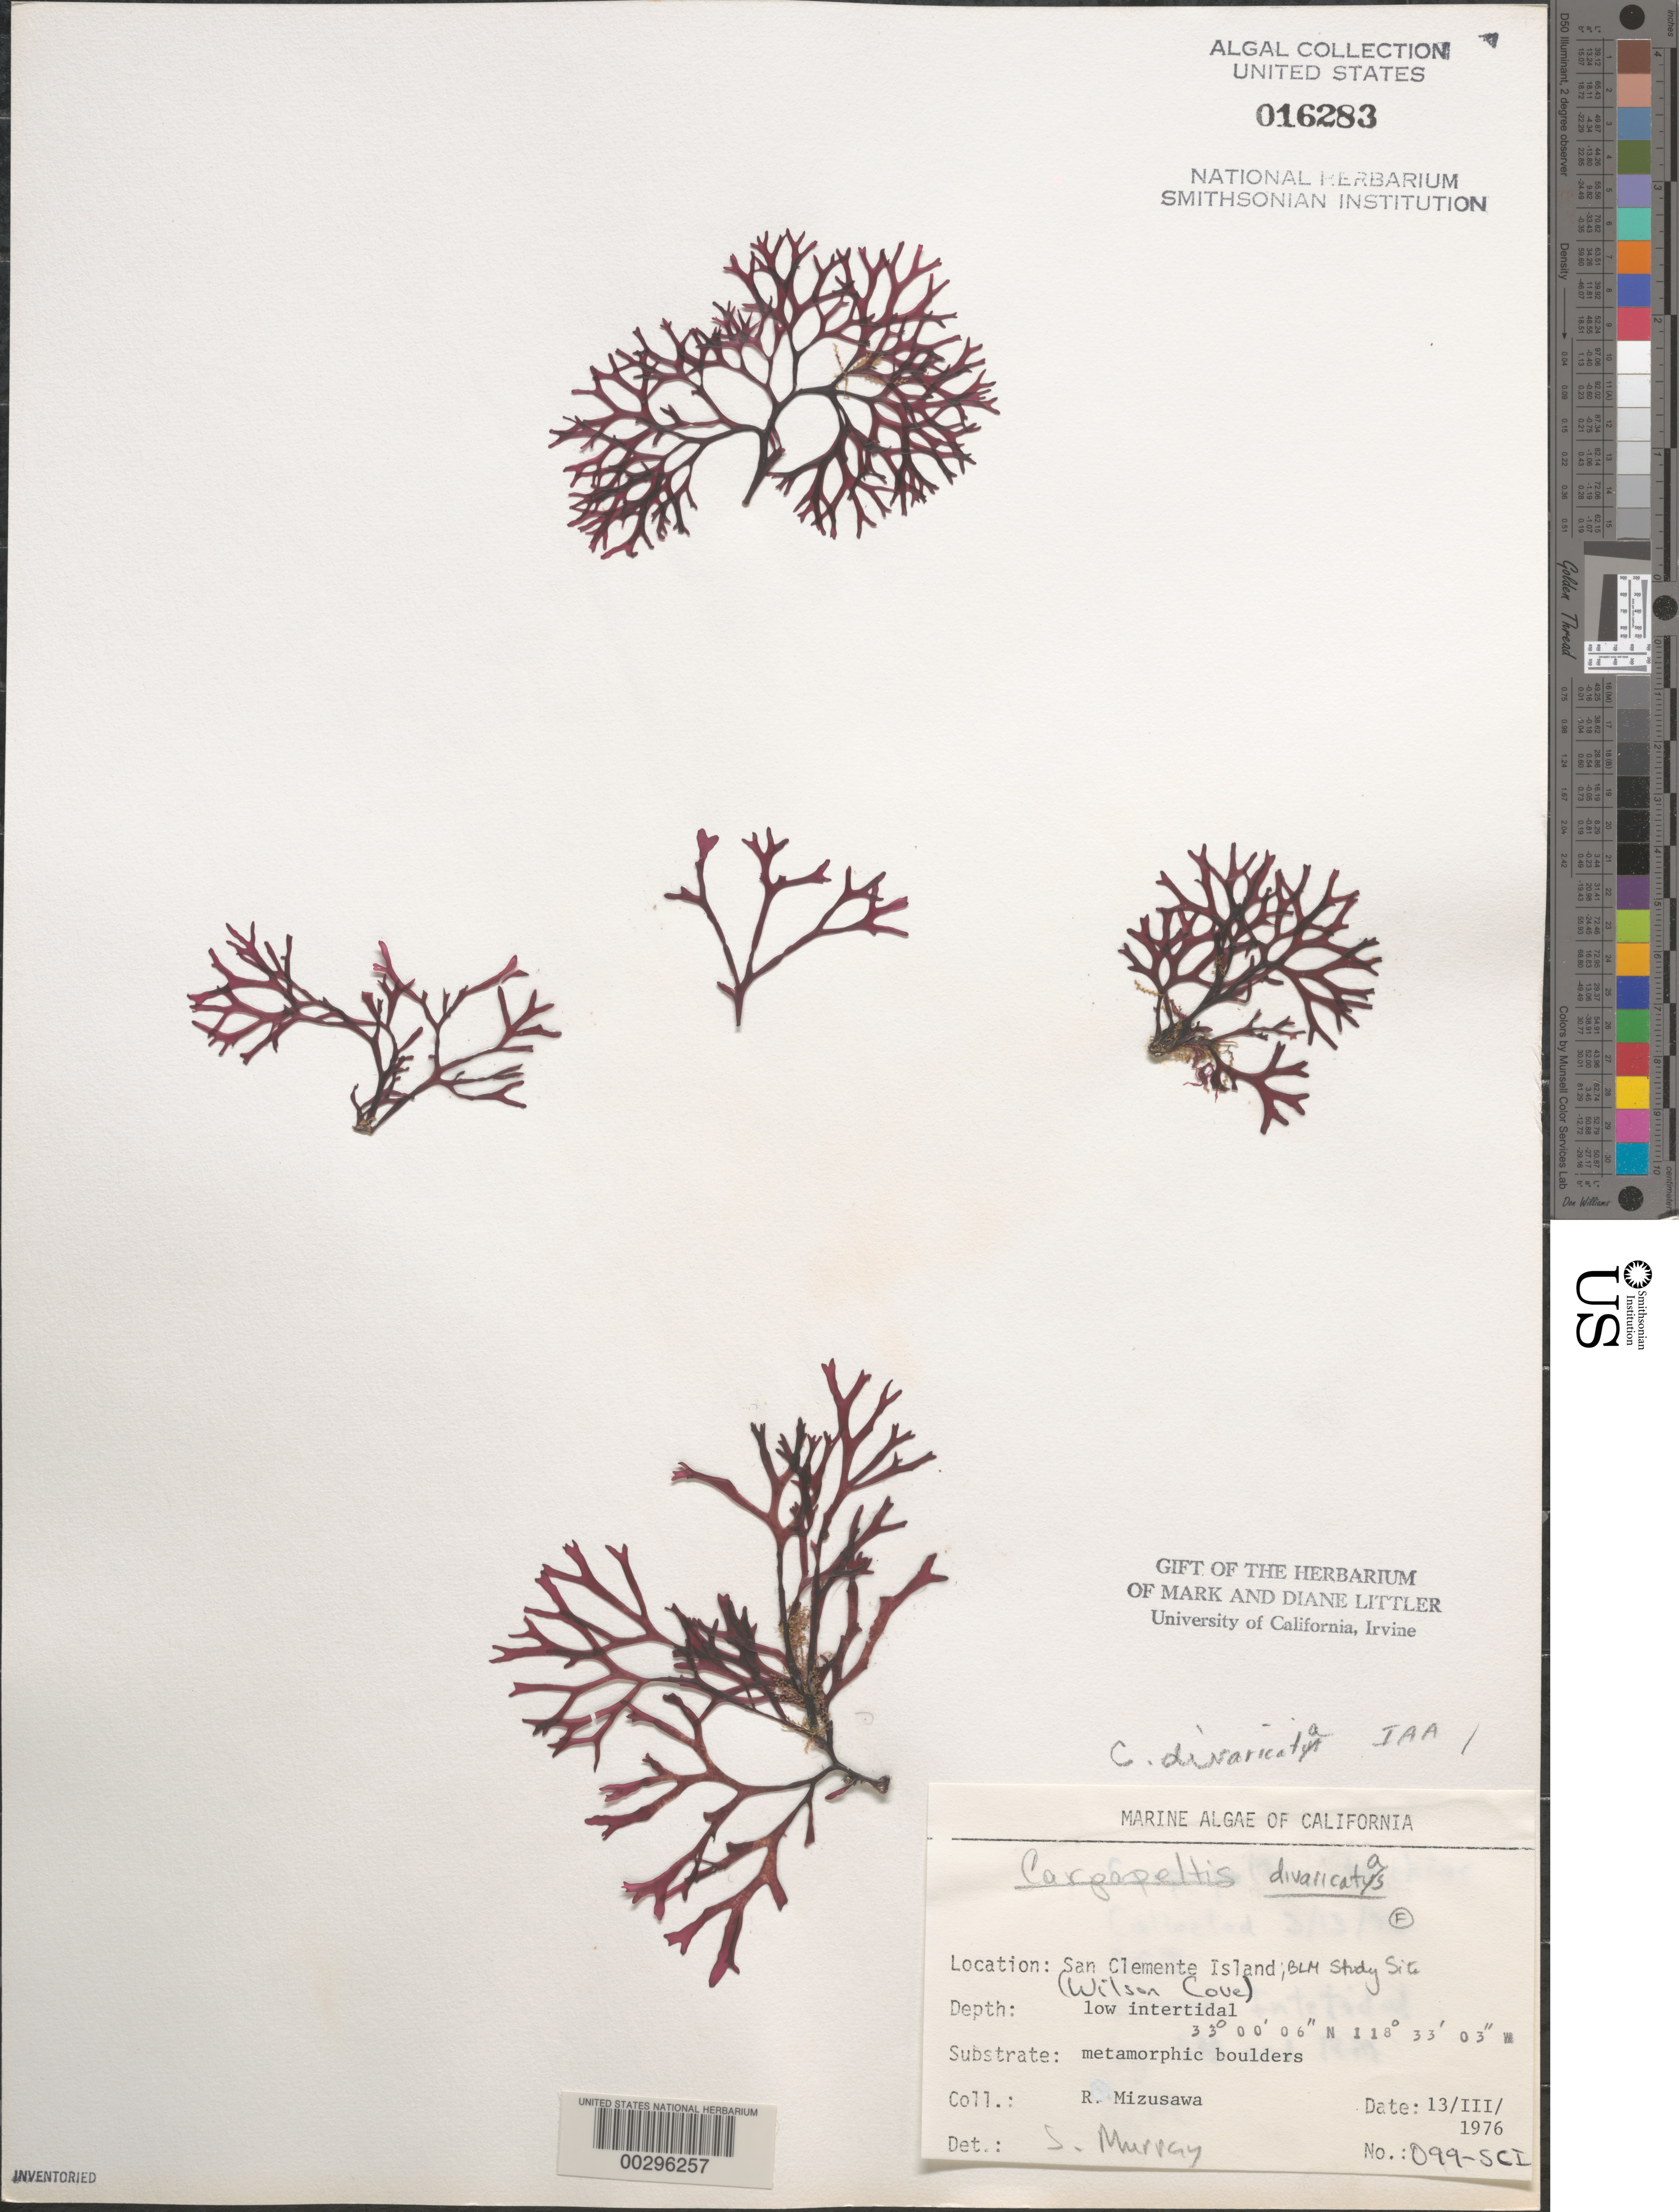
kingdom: Plantae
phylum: Rhodophyta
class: Florideophyceae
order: Halymeniales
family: Halymeniaceae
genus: Grateloupia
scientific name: Grateloupia chiangii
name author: S. Kawaguchi & H.W. Wang in H.W. Wang et al.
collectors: R. Mizusawa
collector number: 099-sci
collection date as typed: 13 Mar 1976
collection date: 1976-03-13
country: United States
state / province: California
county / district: Los Angeles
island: San Clemente Island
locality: Wilson Cove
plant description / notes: BLM-SOCALBIGHT Rocky Intertidal Survey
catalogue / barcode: US 16283